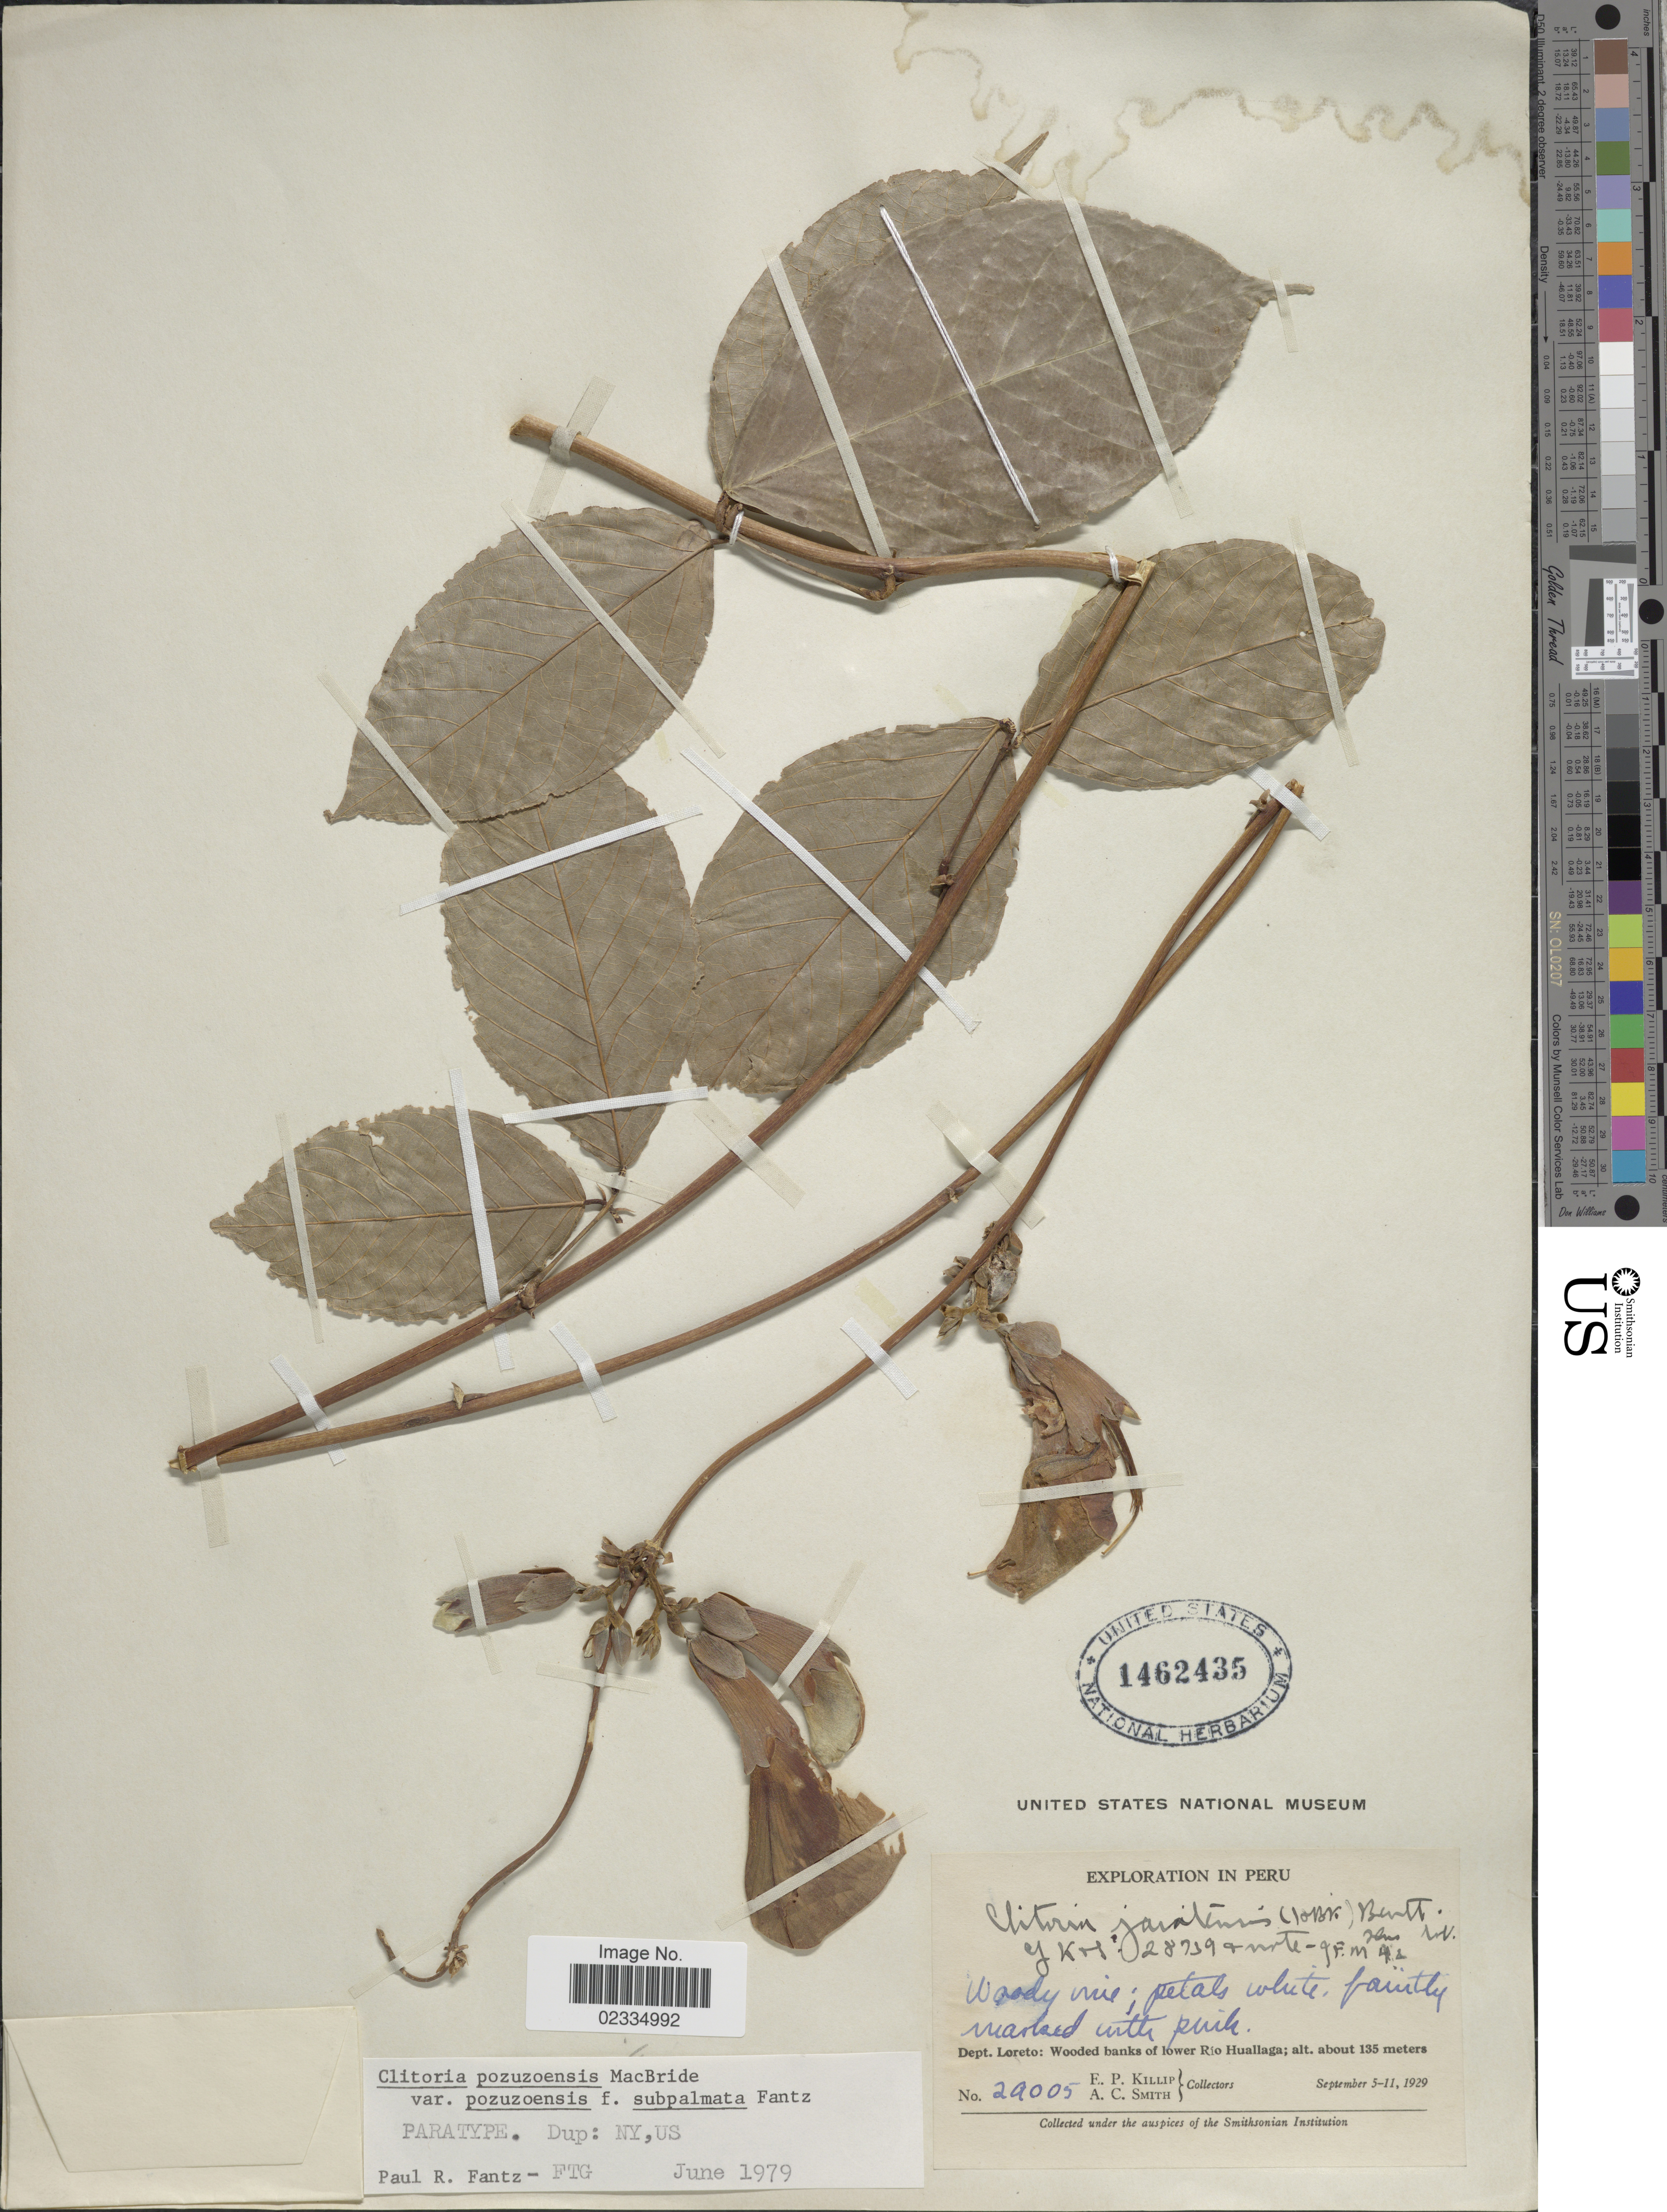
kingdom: Plantae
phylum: Tracheophyta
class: Magnoliopsida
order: Fabales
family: Fabaceae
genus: Clitoria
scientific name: Clitoria pozuzoensis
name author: J.F. Macbr.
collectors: E. P. Killip & A. C. Smith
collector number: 29005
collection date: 1929-09-05/1929-09-11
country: Peru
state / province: Loreto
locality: Wooded banks of lower Rio Huallaga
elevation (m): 135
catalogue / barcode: US 1462435